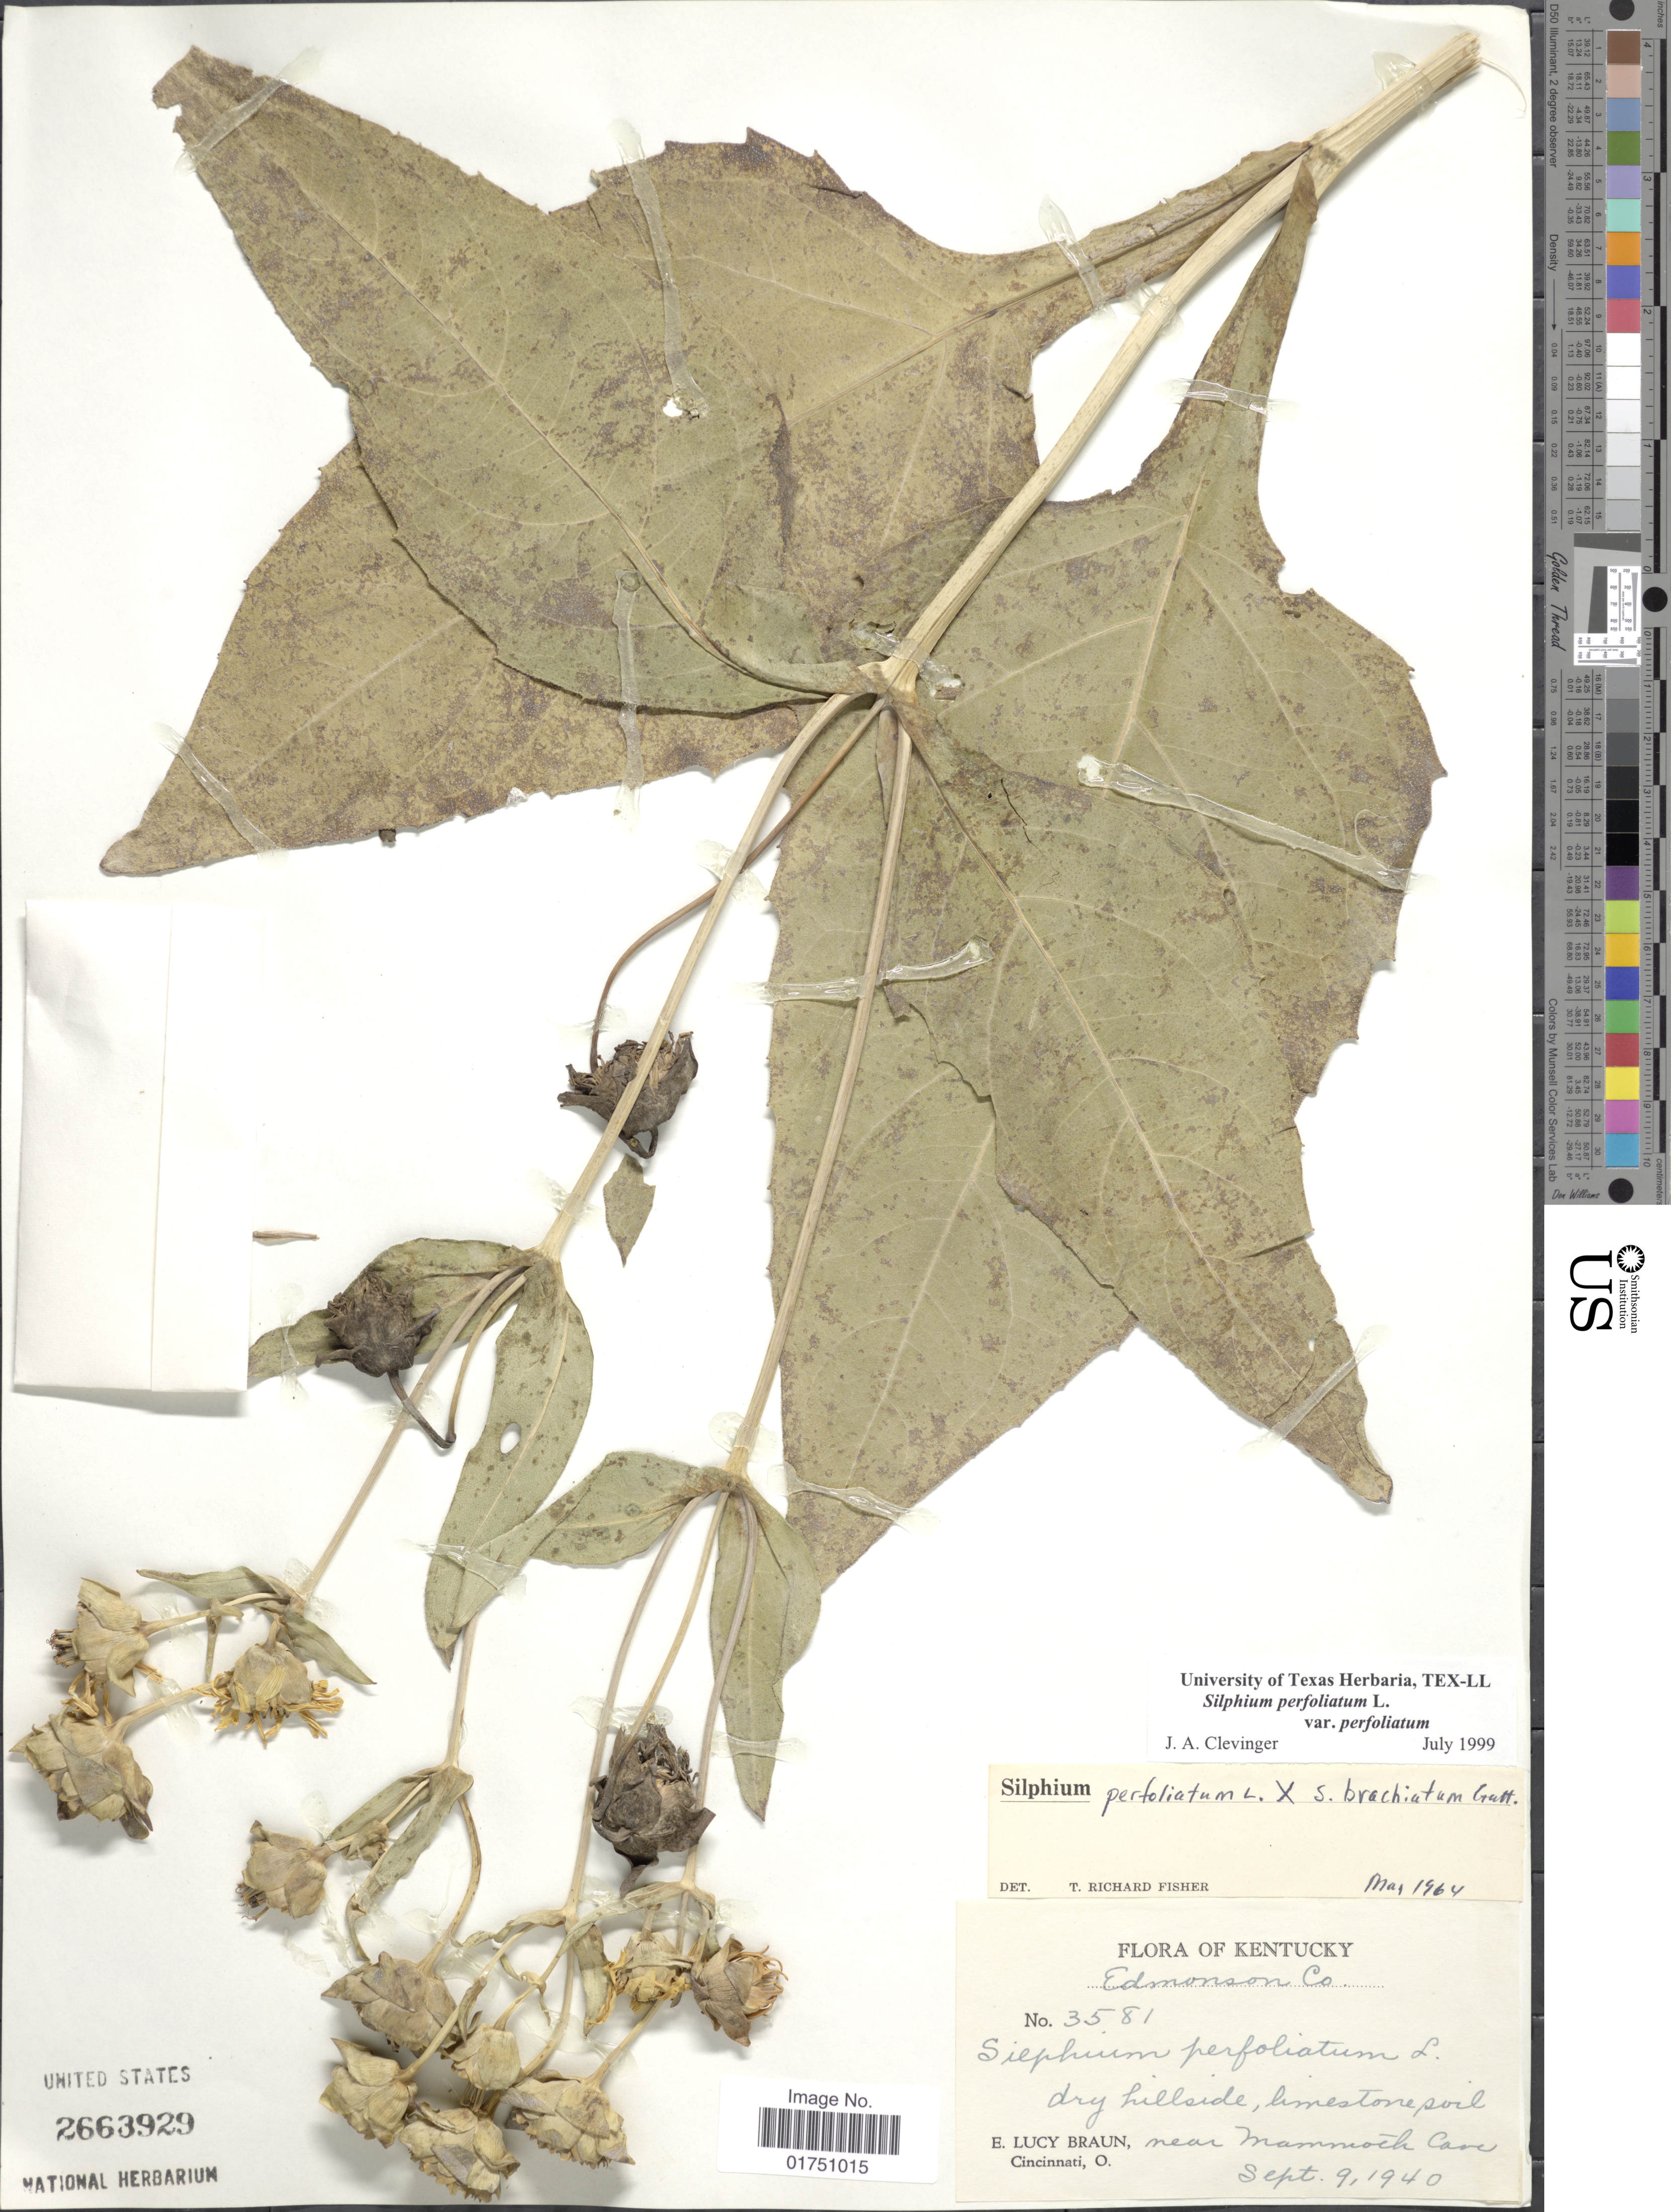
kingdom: Plantae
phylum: Tracheophyta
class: Magnoliopsida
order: Asterales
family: Asteraceae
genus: Silphium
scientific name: Silphium perfoliatum var. perfoliatum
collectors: E. L. Braun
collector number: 3591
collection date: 1940-09-09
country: United States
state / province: Kentucky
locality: Edmonson Co. Dry hillside, limestone soil near Mammoth Cave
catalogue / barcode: US 2663929